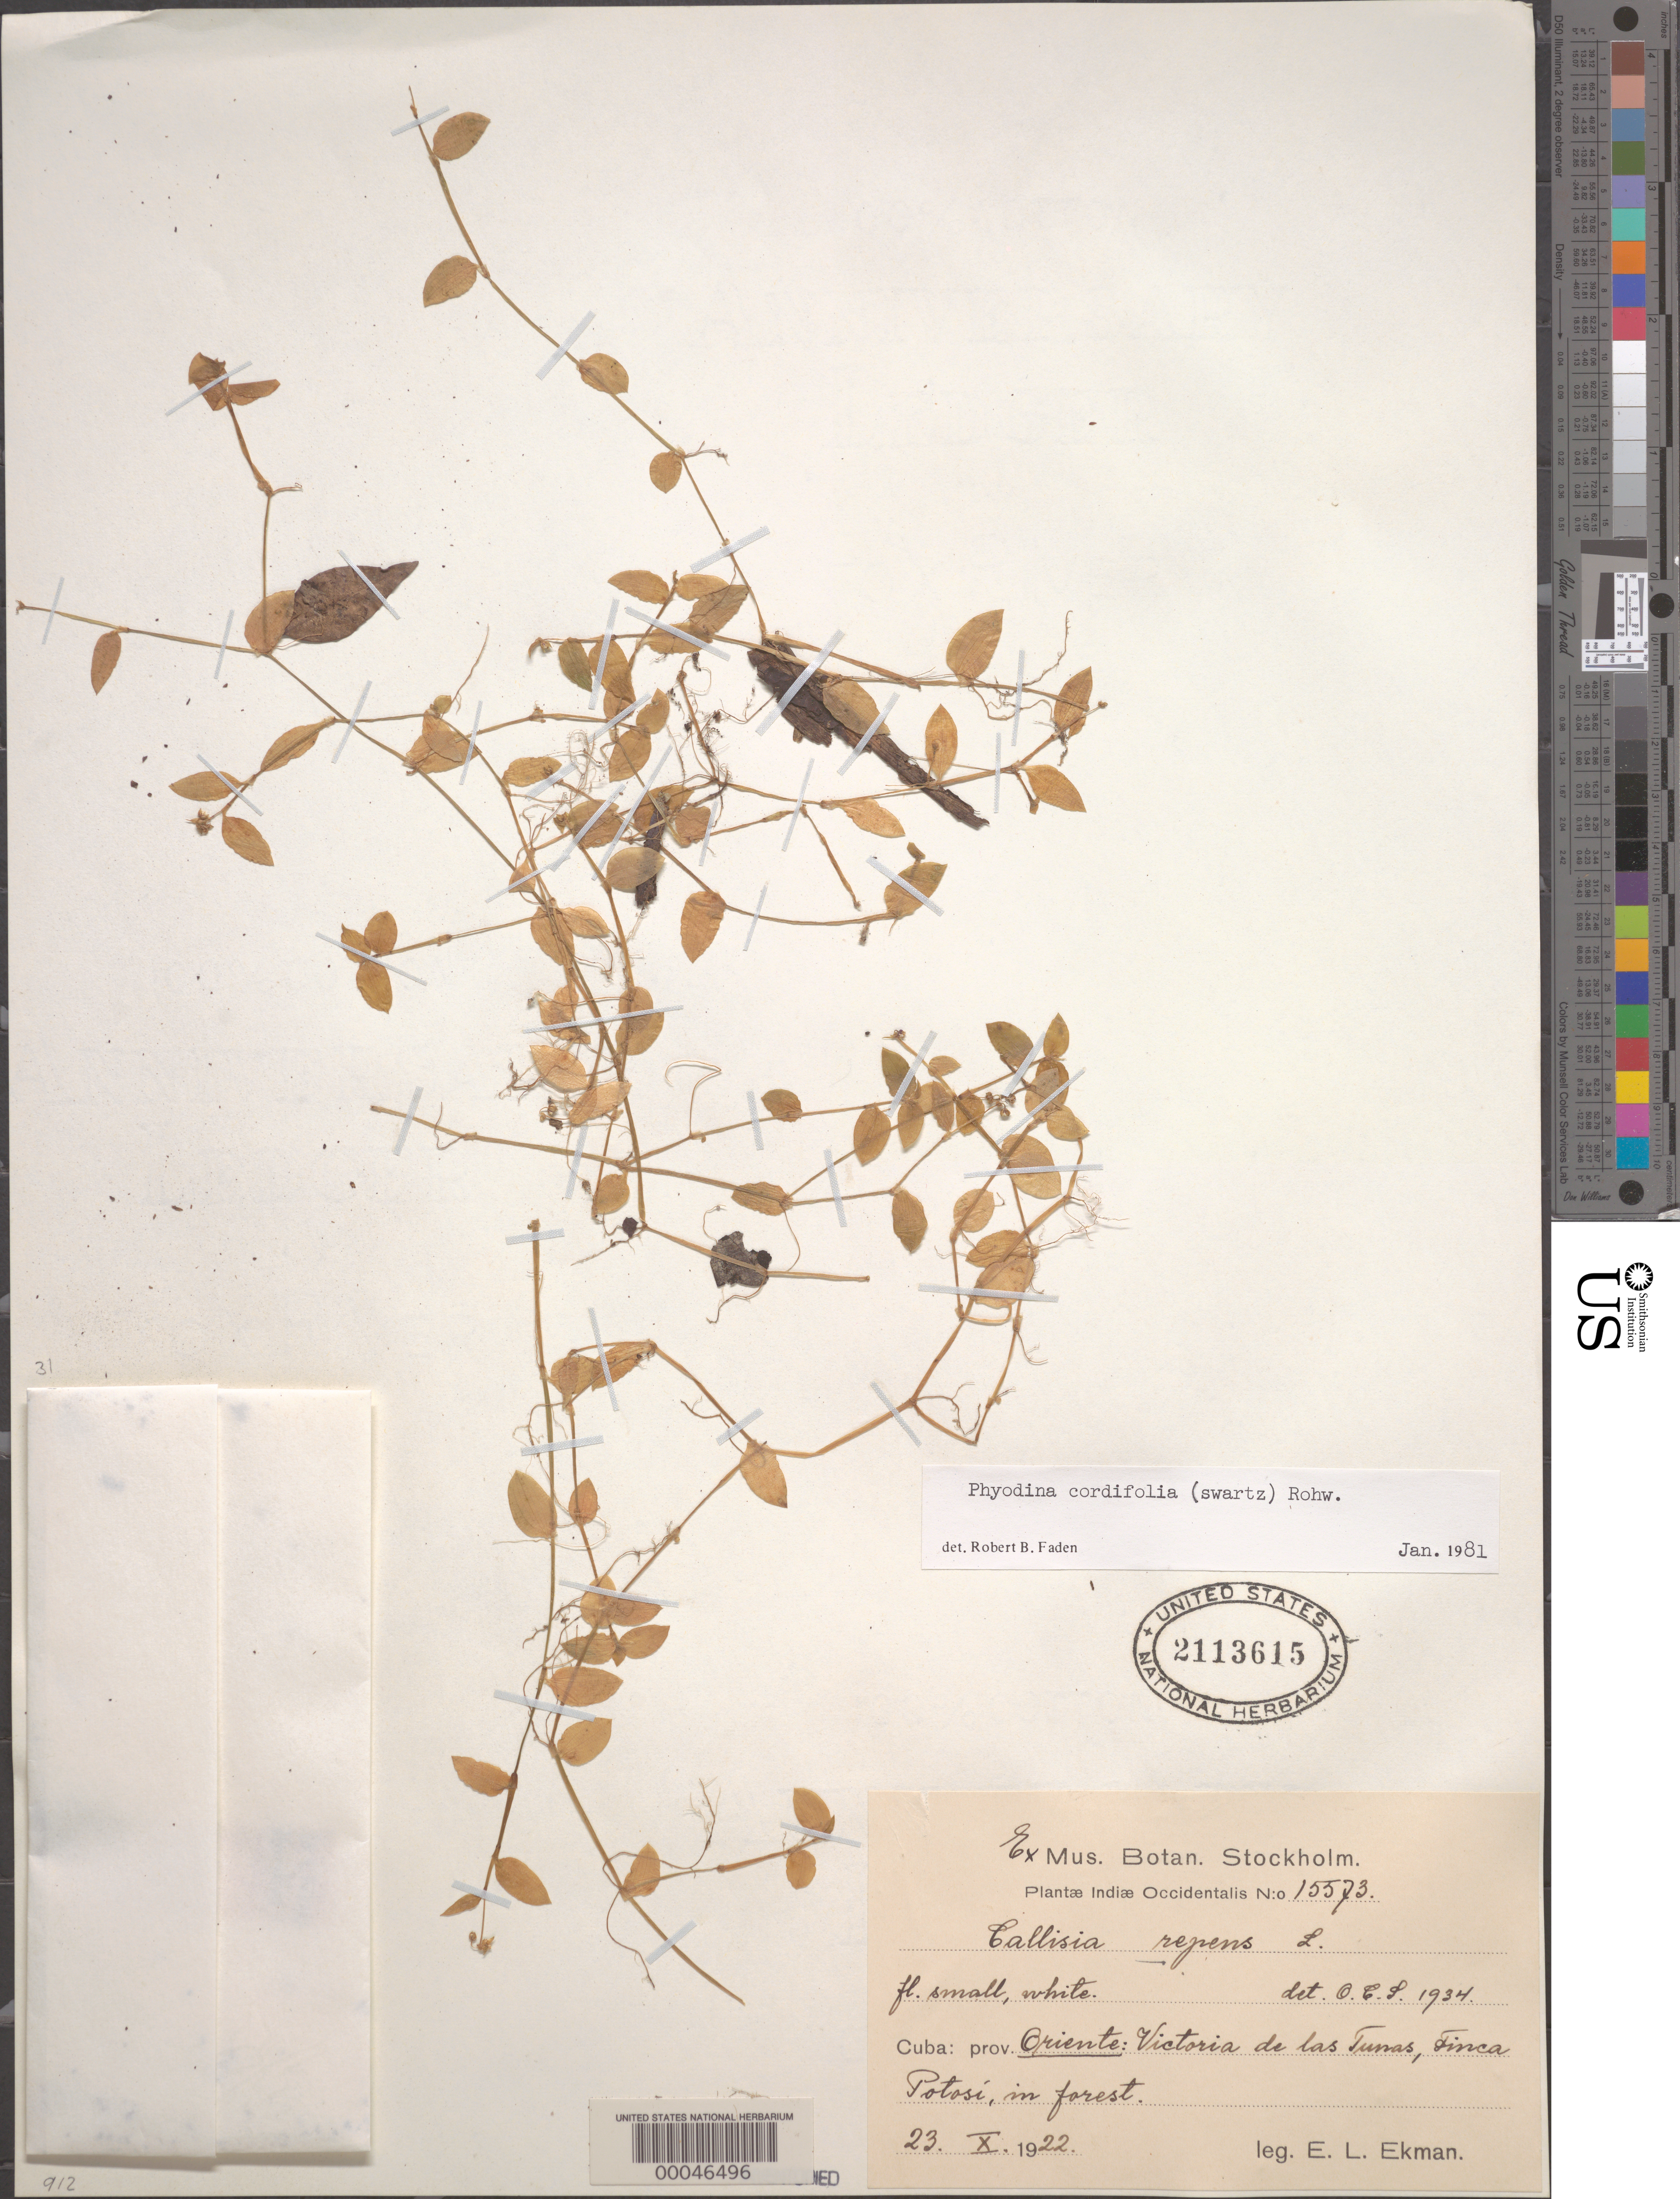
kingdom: Plantae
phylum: Tracheophyta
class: Liliopsida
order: Commelinales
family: Commelinaceae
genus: Callisia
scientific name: Callisia cordifolia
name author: (Sw.) E.S. Anderson & Woodson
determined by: Faden, Robert B., (US), Smithsonian Institution - National Museum of Natural History (UNITED STATES)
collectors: E. L. Ekman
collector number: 15573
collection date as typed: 23 Oct 1922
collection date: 1922-10-23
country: Cuba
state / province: Oriente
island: Greater Antilles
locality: Victoria de las tunas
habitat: Forest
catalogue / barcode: US 2113615